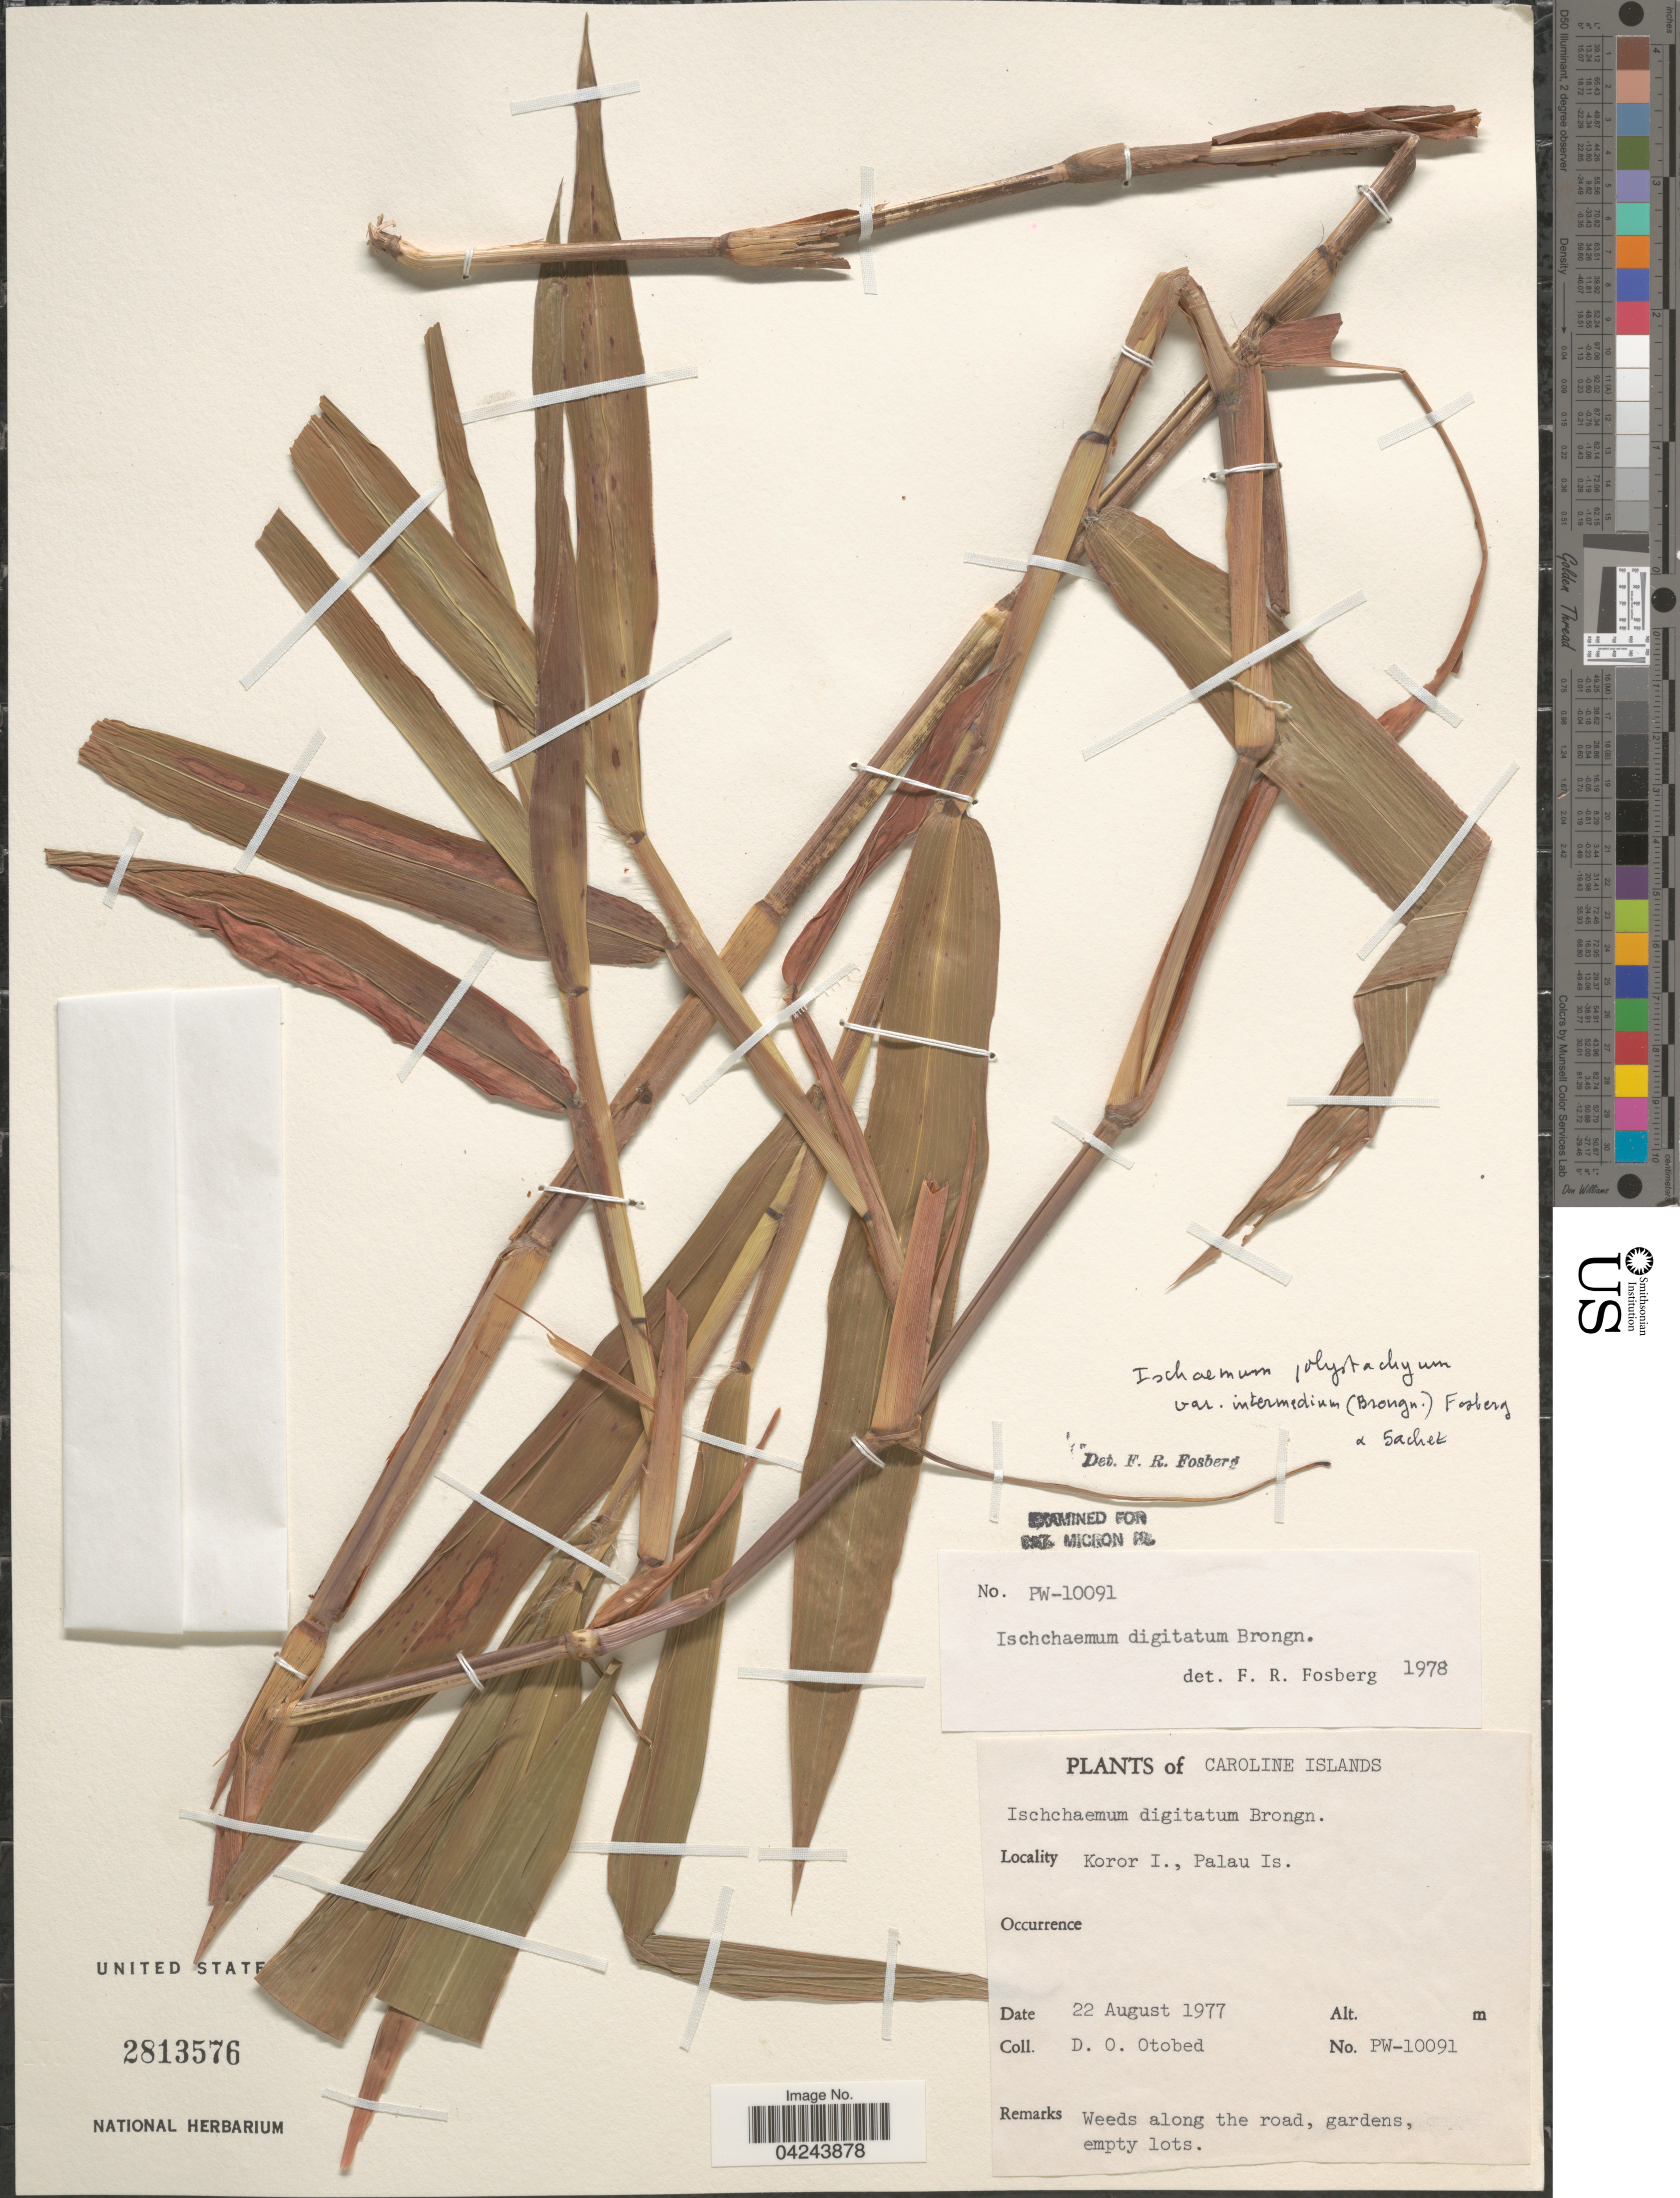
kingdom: Plantae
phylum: Tracheophyta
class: Liliopsida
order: Poales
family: Poaceae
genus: Ischaemum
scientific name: Ischaemum polystachyum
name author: J. Presl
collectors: D. O. Otobed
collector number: PW-10091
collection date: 1977-08-22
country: Palau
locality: Caroline Islands. Koror I., Palau Is.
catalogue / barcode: US 2813576